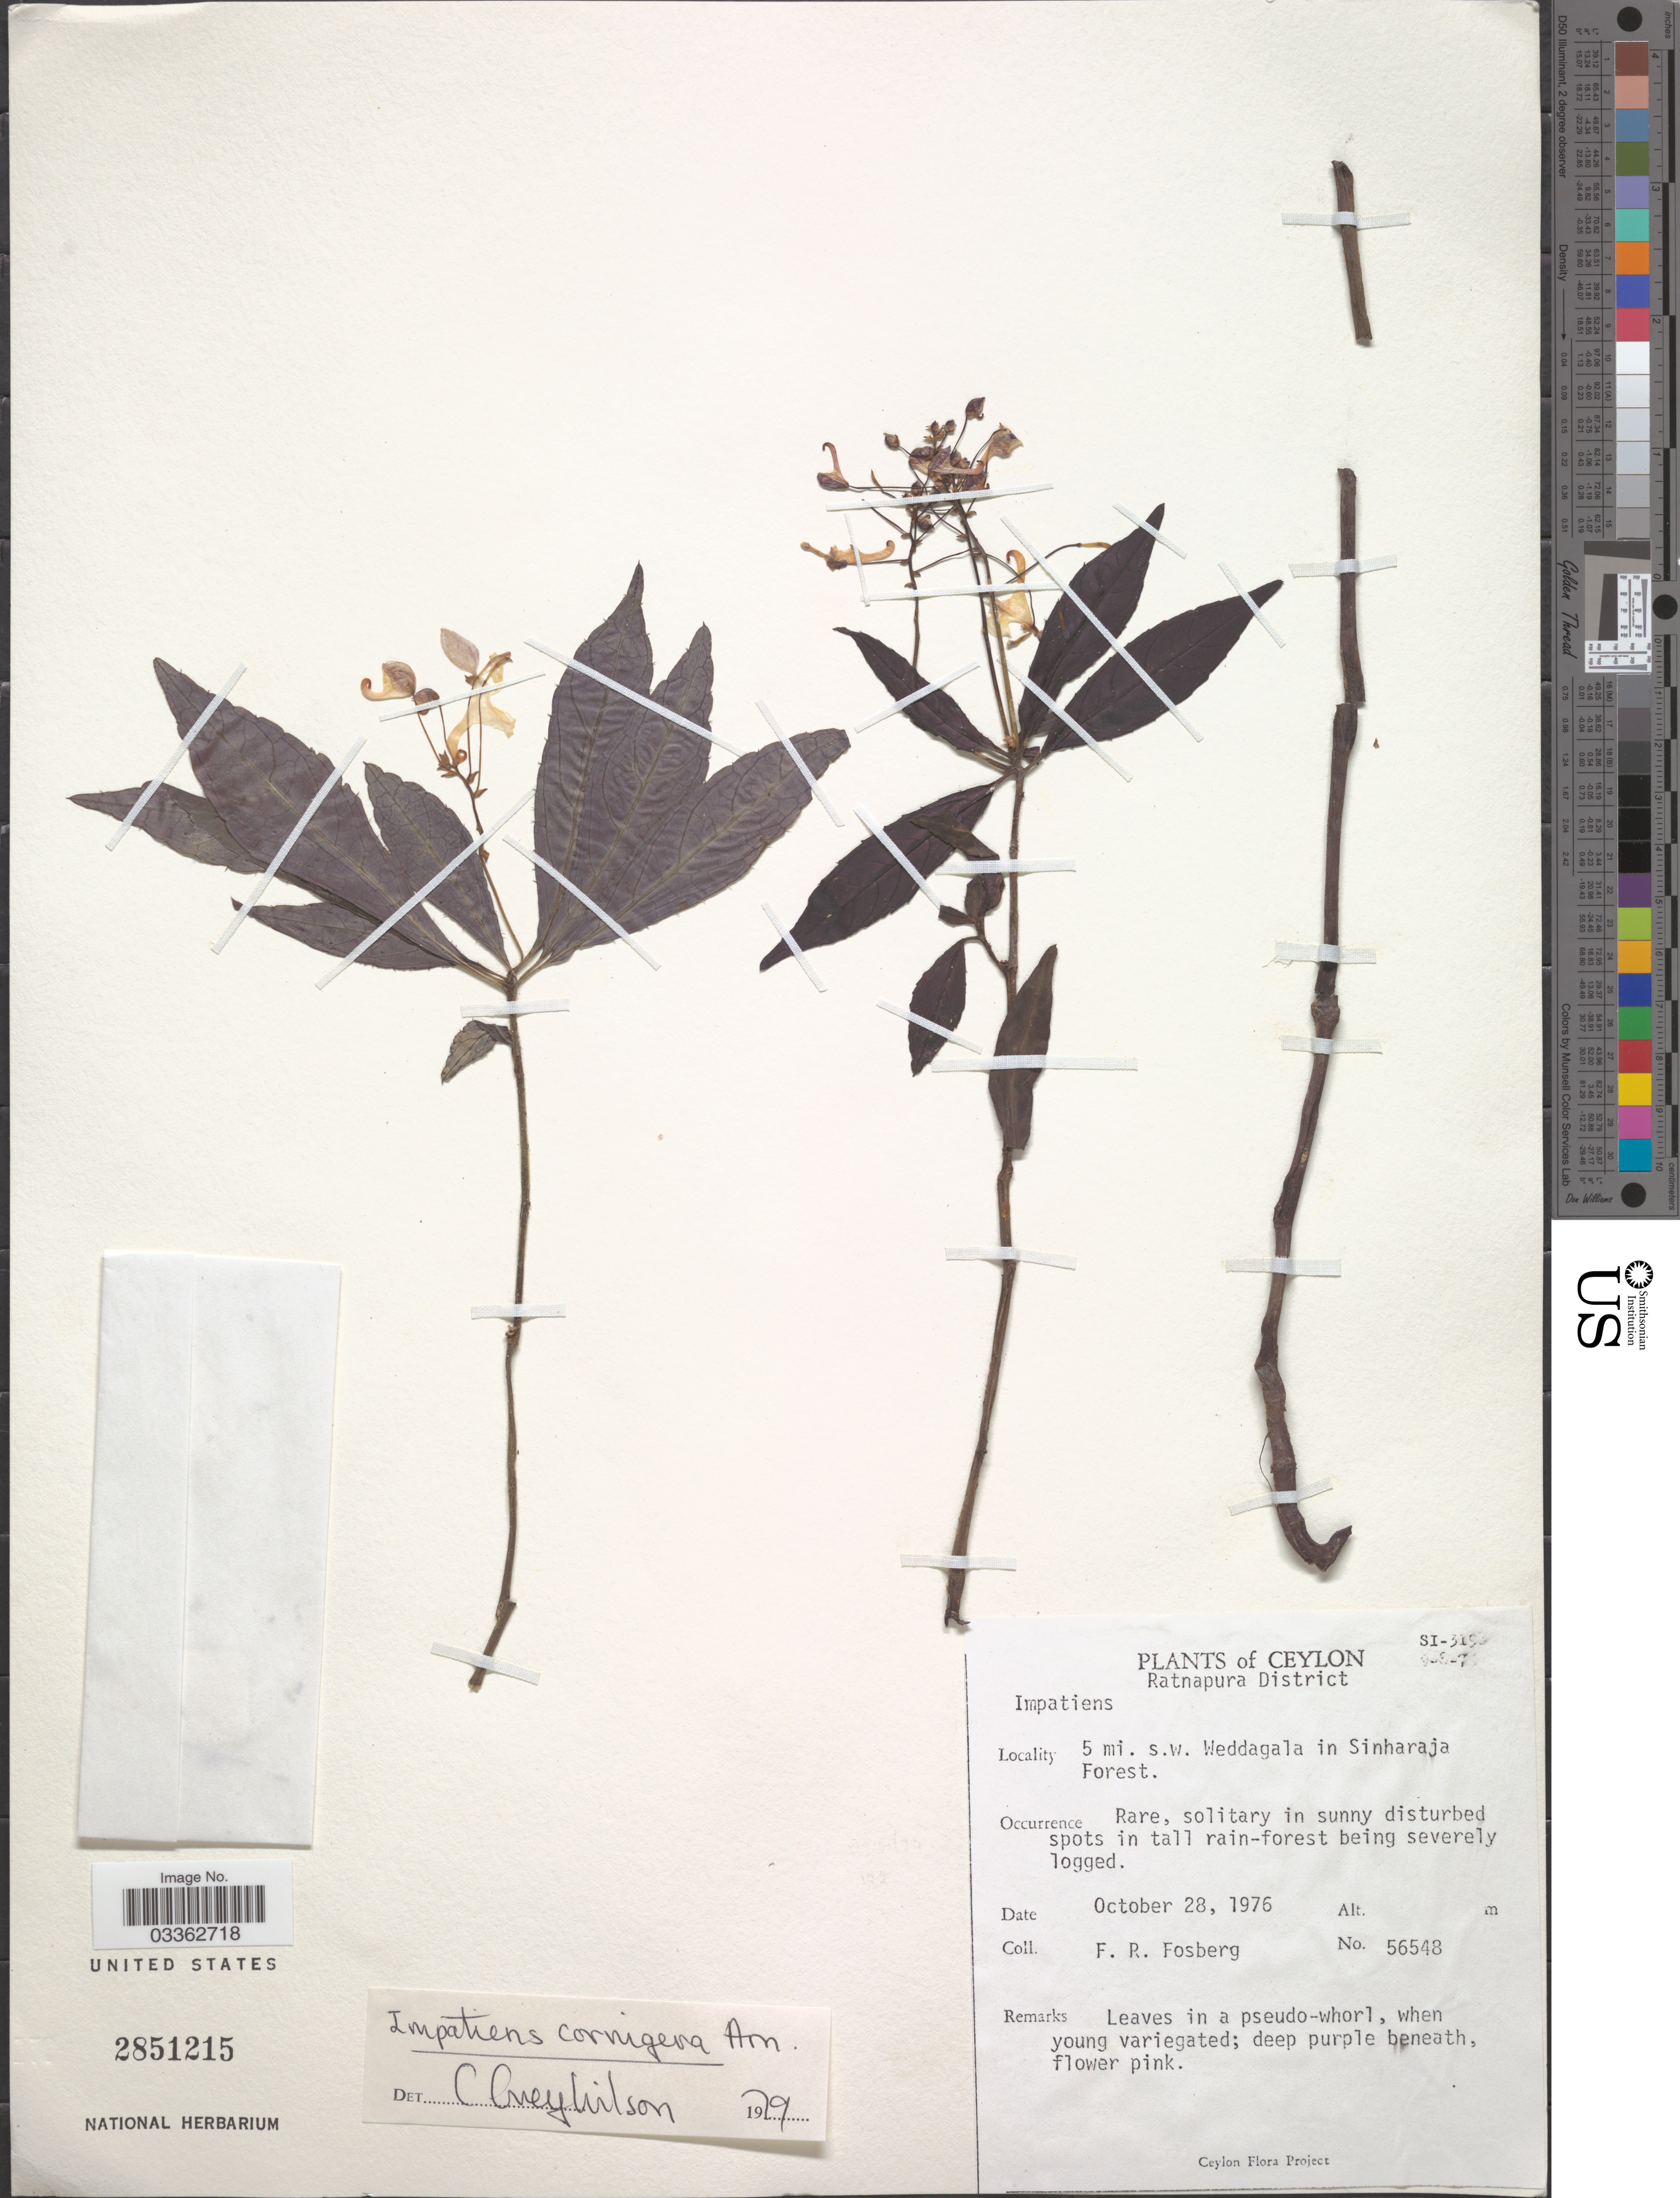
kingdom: Plantae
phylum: Tracheophyta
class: Magnoliopsida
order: Ericales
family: Balsaminaceae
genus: Impatiens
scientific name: Impatiens cornigera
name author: Arn.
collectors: F. R. Fosberg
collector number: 56548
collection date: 1976-10-28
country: Sri Lanka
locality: Ceylon. Ratnapura District, 5 mi. s.w. Weddagala in Sinharaja Forest.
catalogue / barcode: US 2851215